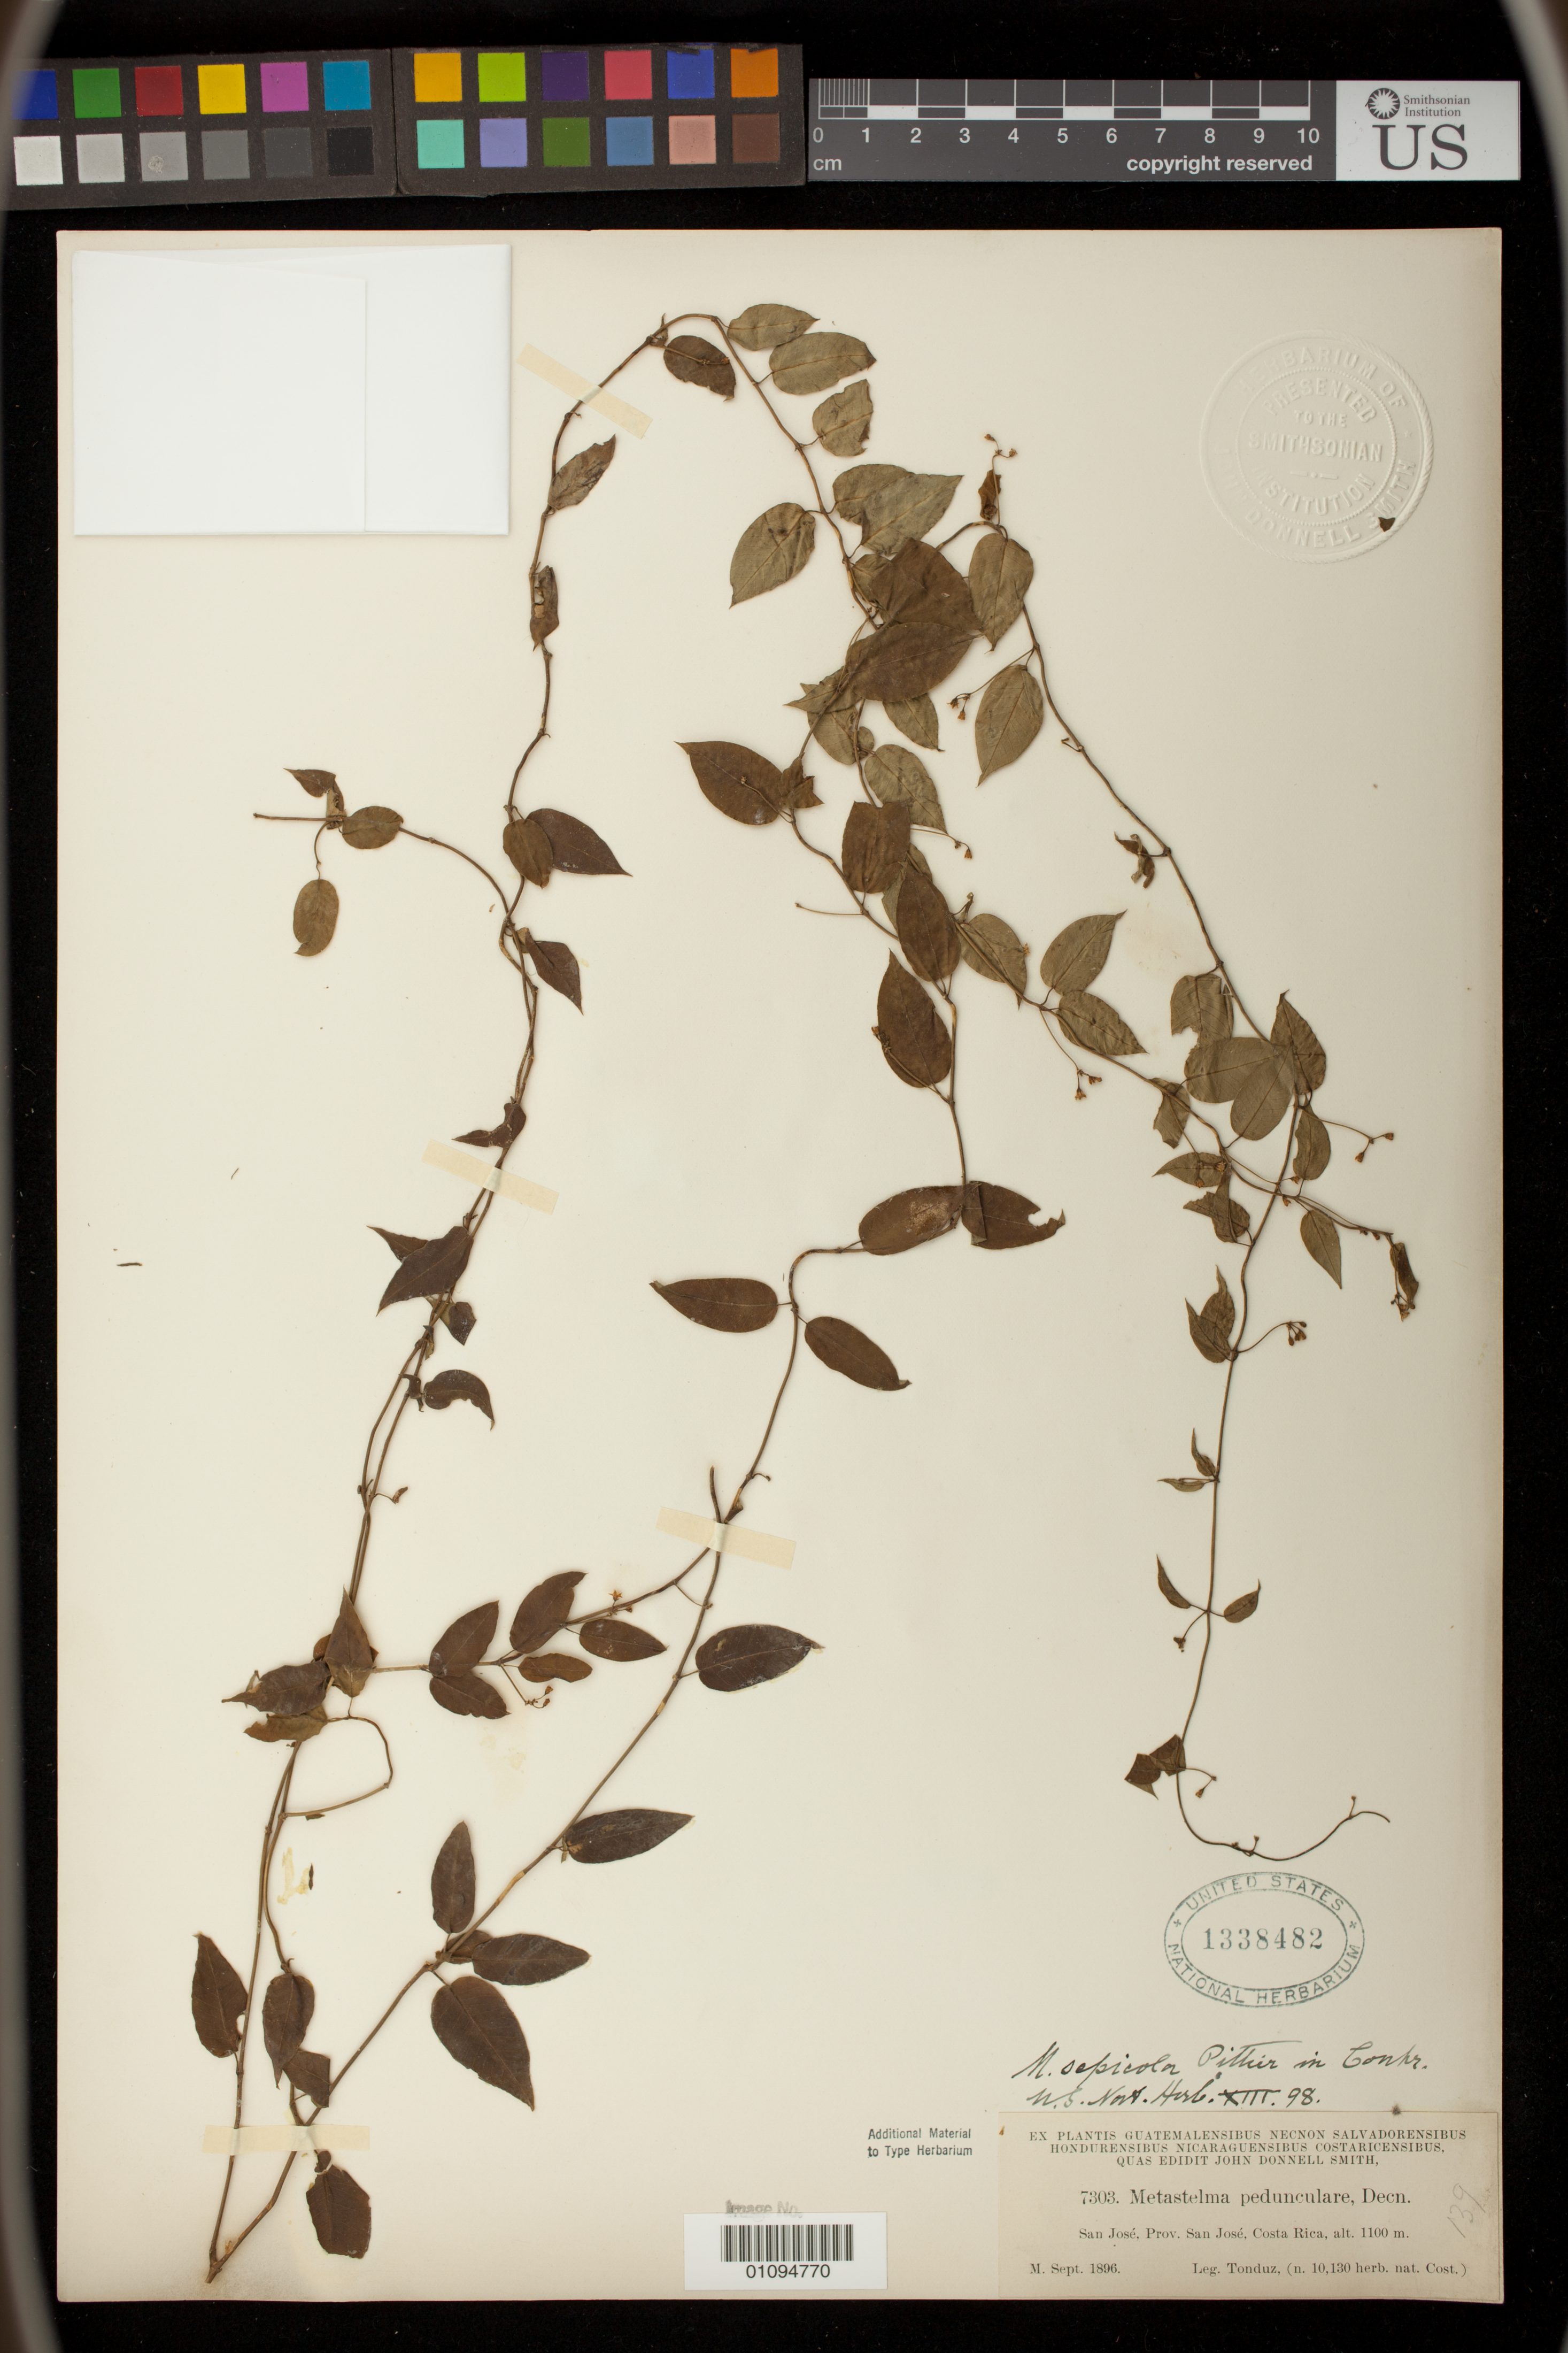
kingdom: Plantae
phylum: Tracheophyta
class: Magnoliopsida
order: Gentianales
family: Apocynaceae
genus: Metastelma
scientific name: Metastelma sepicola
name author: Pittier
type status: Possible Isotype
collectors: A. Tonduz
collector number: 10130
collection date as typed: Sep 1896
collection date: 1896-09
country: Costa Rica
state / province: San José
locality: San José, Prov. San José, Costa Rica.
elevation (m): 1100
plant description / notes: Specimen from the John Donnell Smith herbarium, Tonduz 10130 renumbered by John Donnell Smith as 7303. This specimen label bears a collection date of Sept. 1896 (type = July 1896), possibly in error.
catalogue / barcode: US 1338482